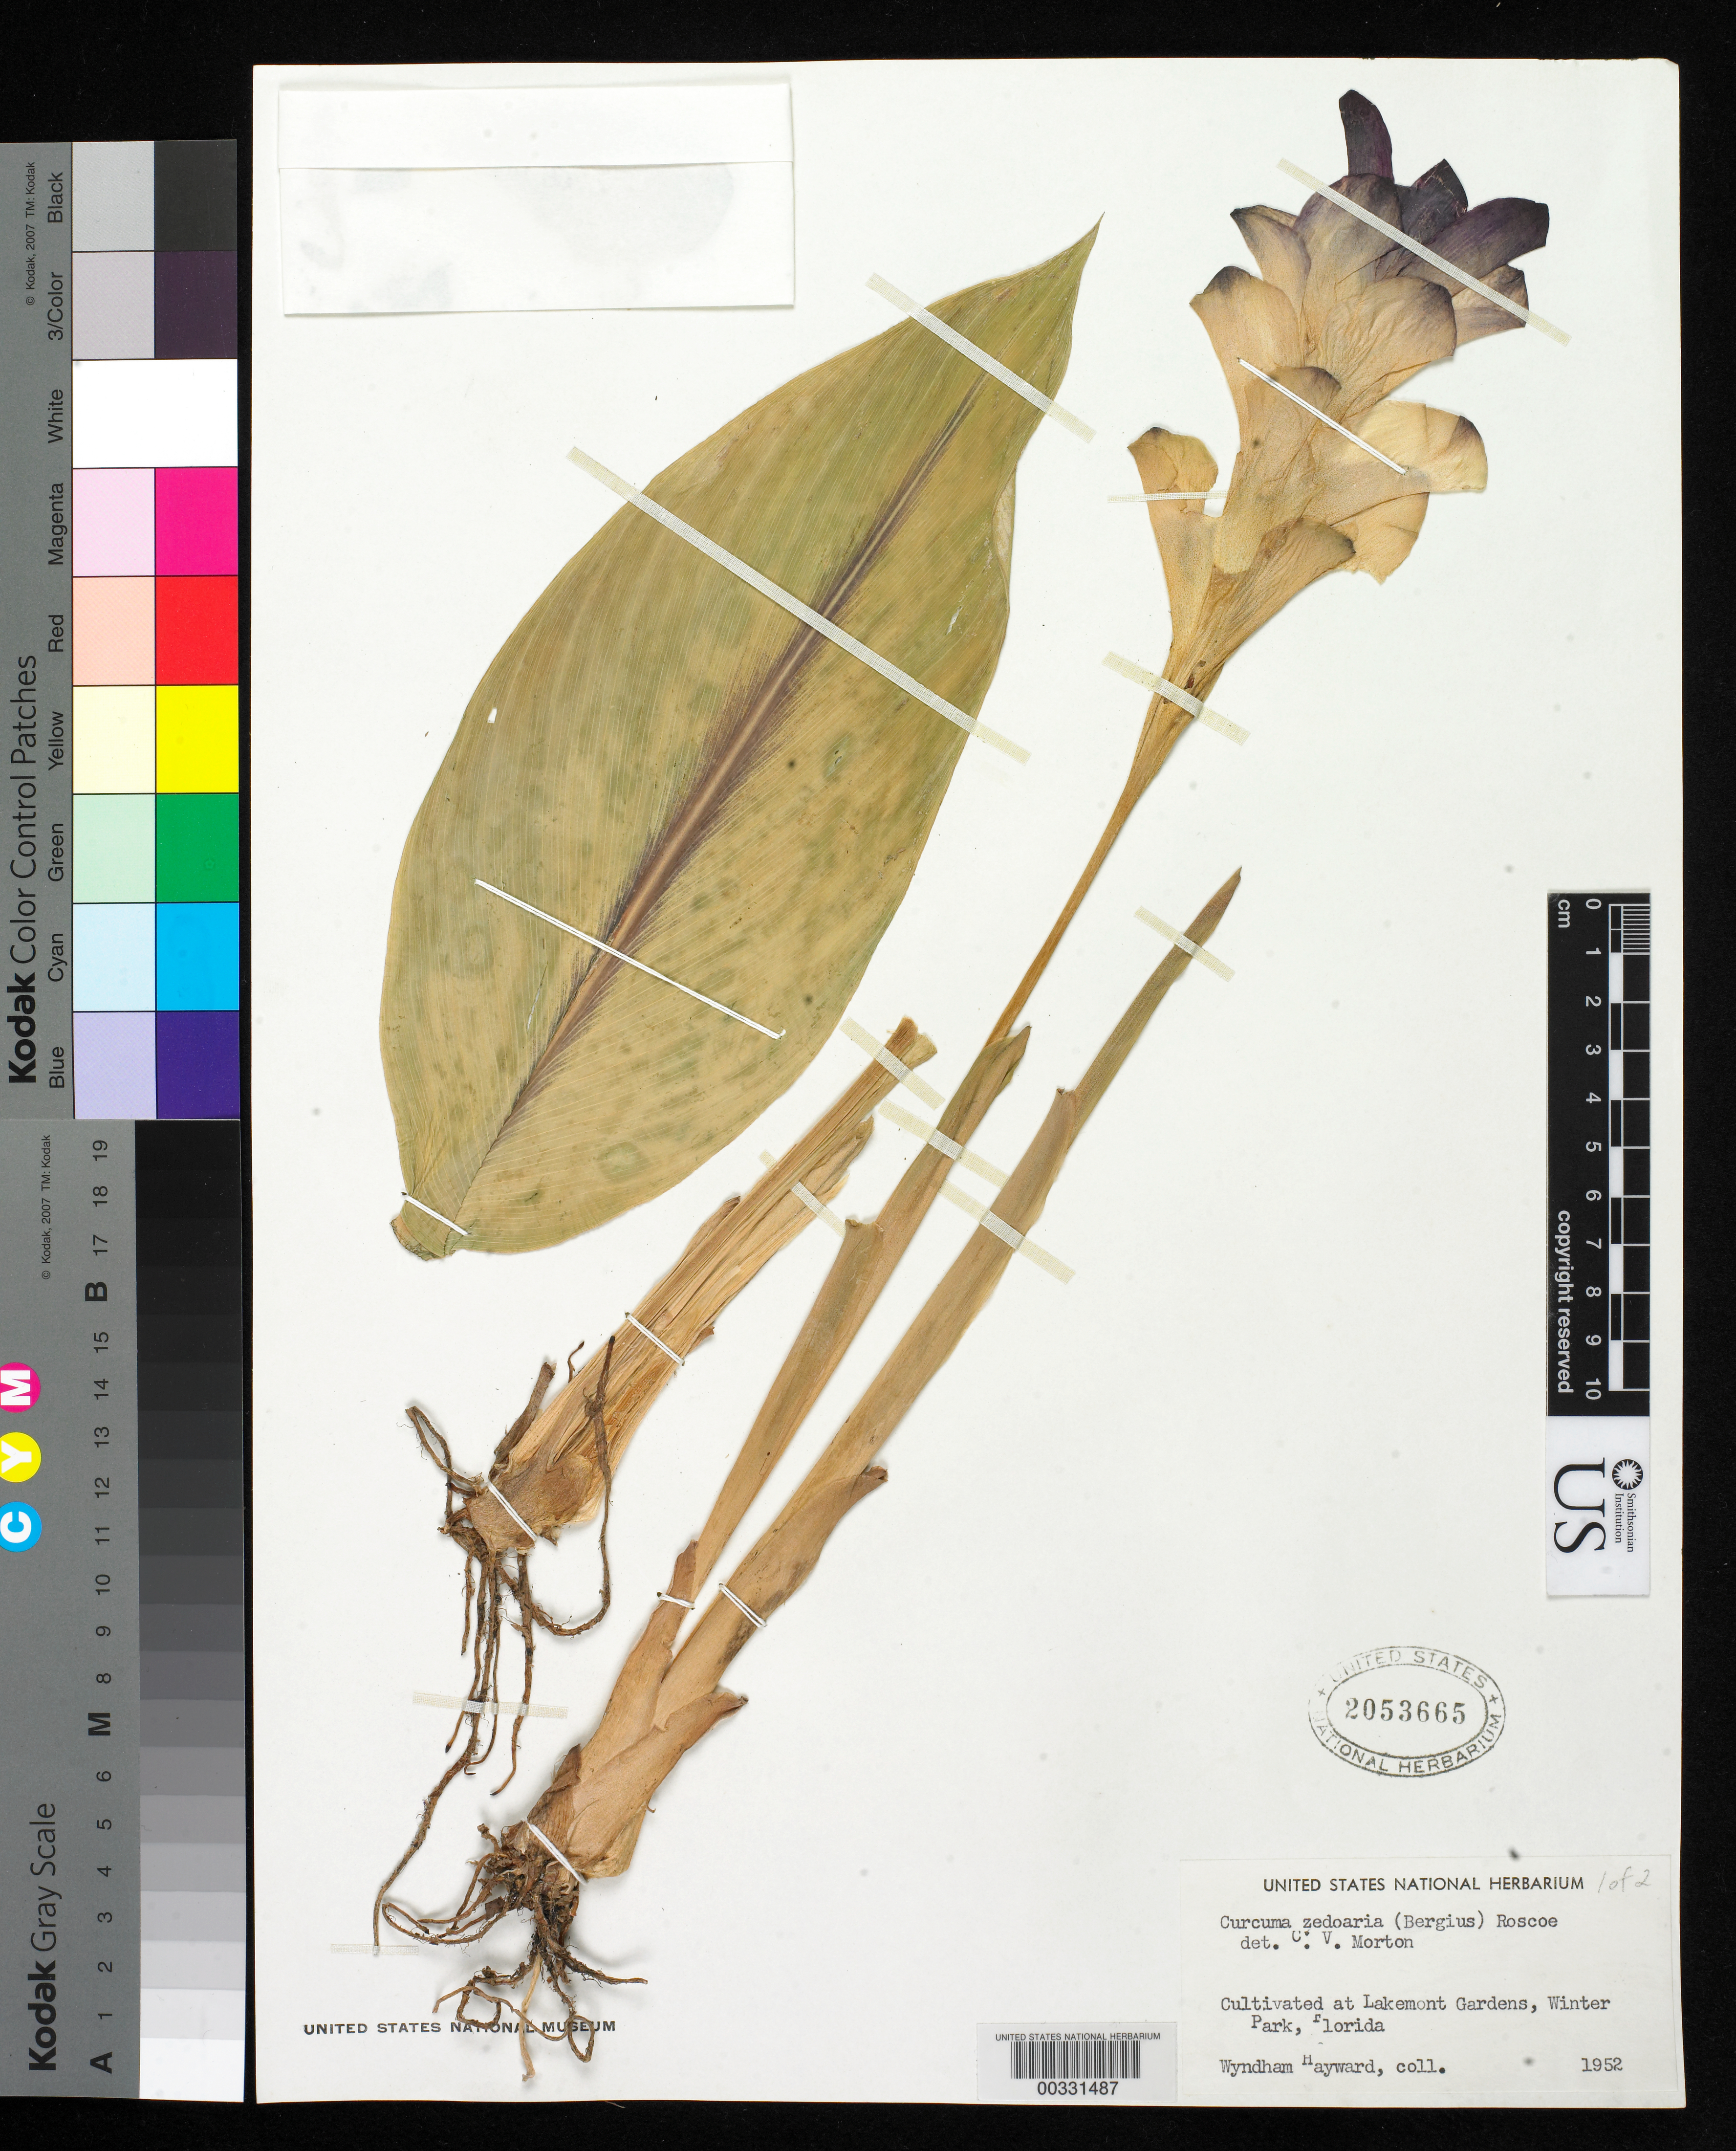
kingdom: Plantae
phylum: Tracheophyta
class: Liliopsida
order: Zingiberales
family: Zingiberaceae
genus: Curcuma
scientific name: Curcuma parviflora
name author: Wall.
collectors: W. Hayward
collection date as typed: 1952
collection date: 1952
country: United States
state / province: Florida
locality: Southern Florida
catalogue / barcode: US 2053665